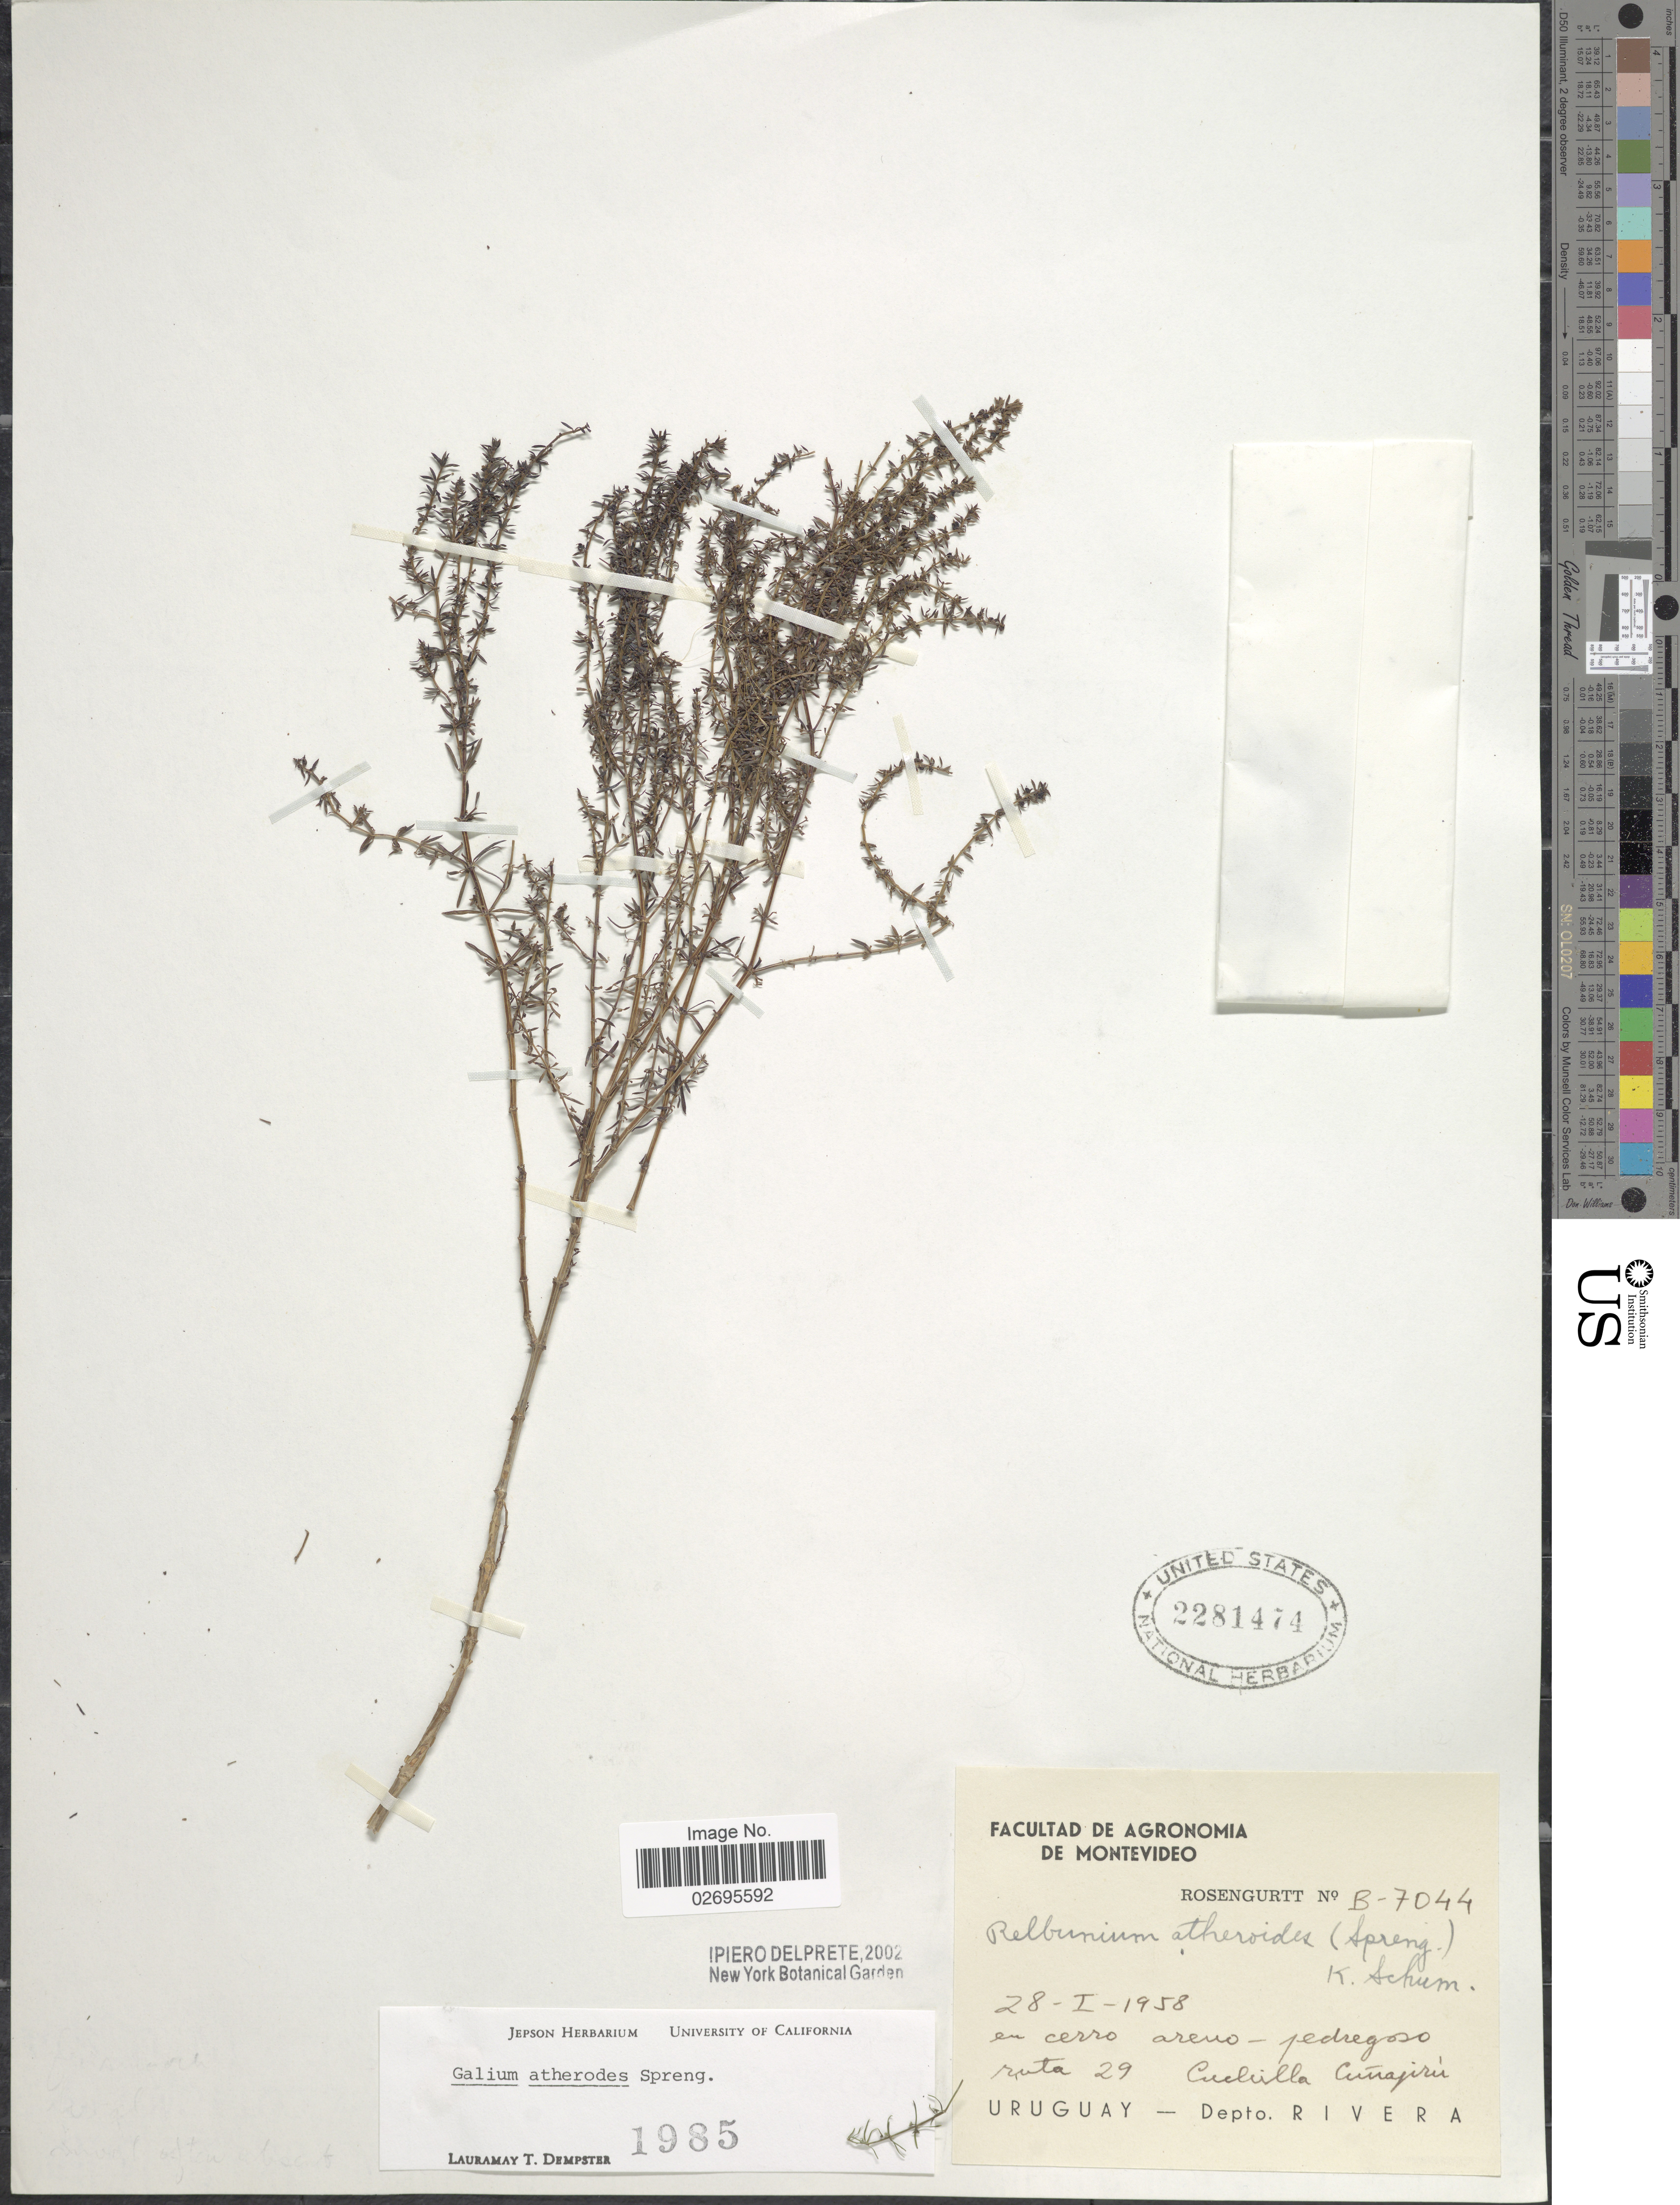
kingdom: Plantae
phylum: Tracheophyta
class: Magnoliopsida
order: Gentianales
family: Rubiaceae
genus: Galium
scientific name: Galium atherodes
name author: Spreng.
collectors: Rosengurtt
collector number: B-7044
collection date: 1958-01-28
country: Uruguay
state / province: Rivera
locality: En cerro areno - pedregoso ruta 29, Cuchilla Cuñajirú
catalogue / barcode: US 2281474